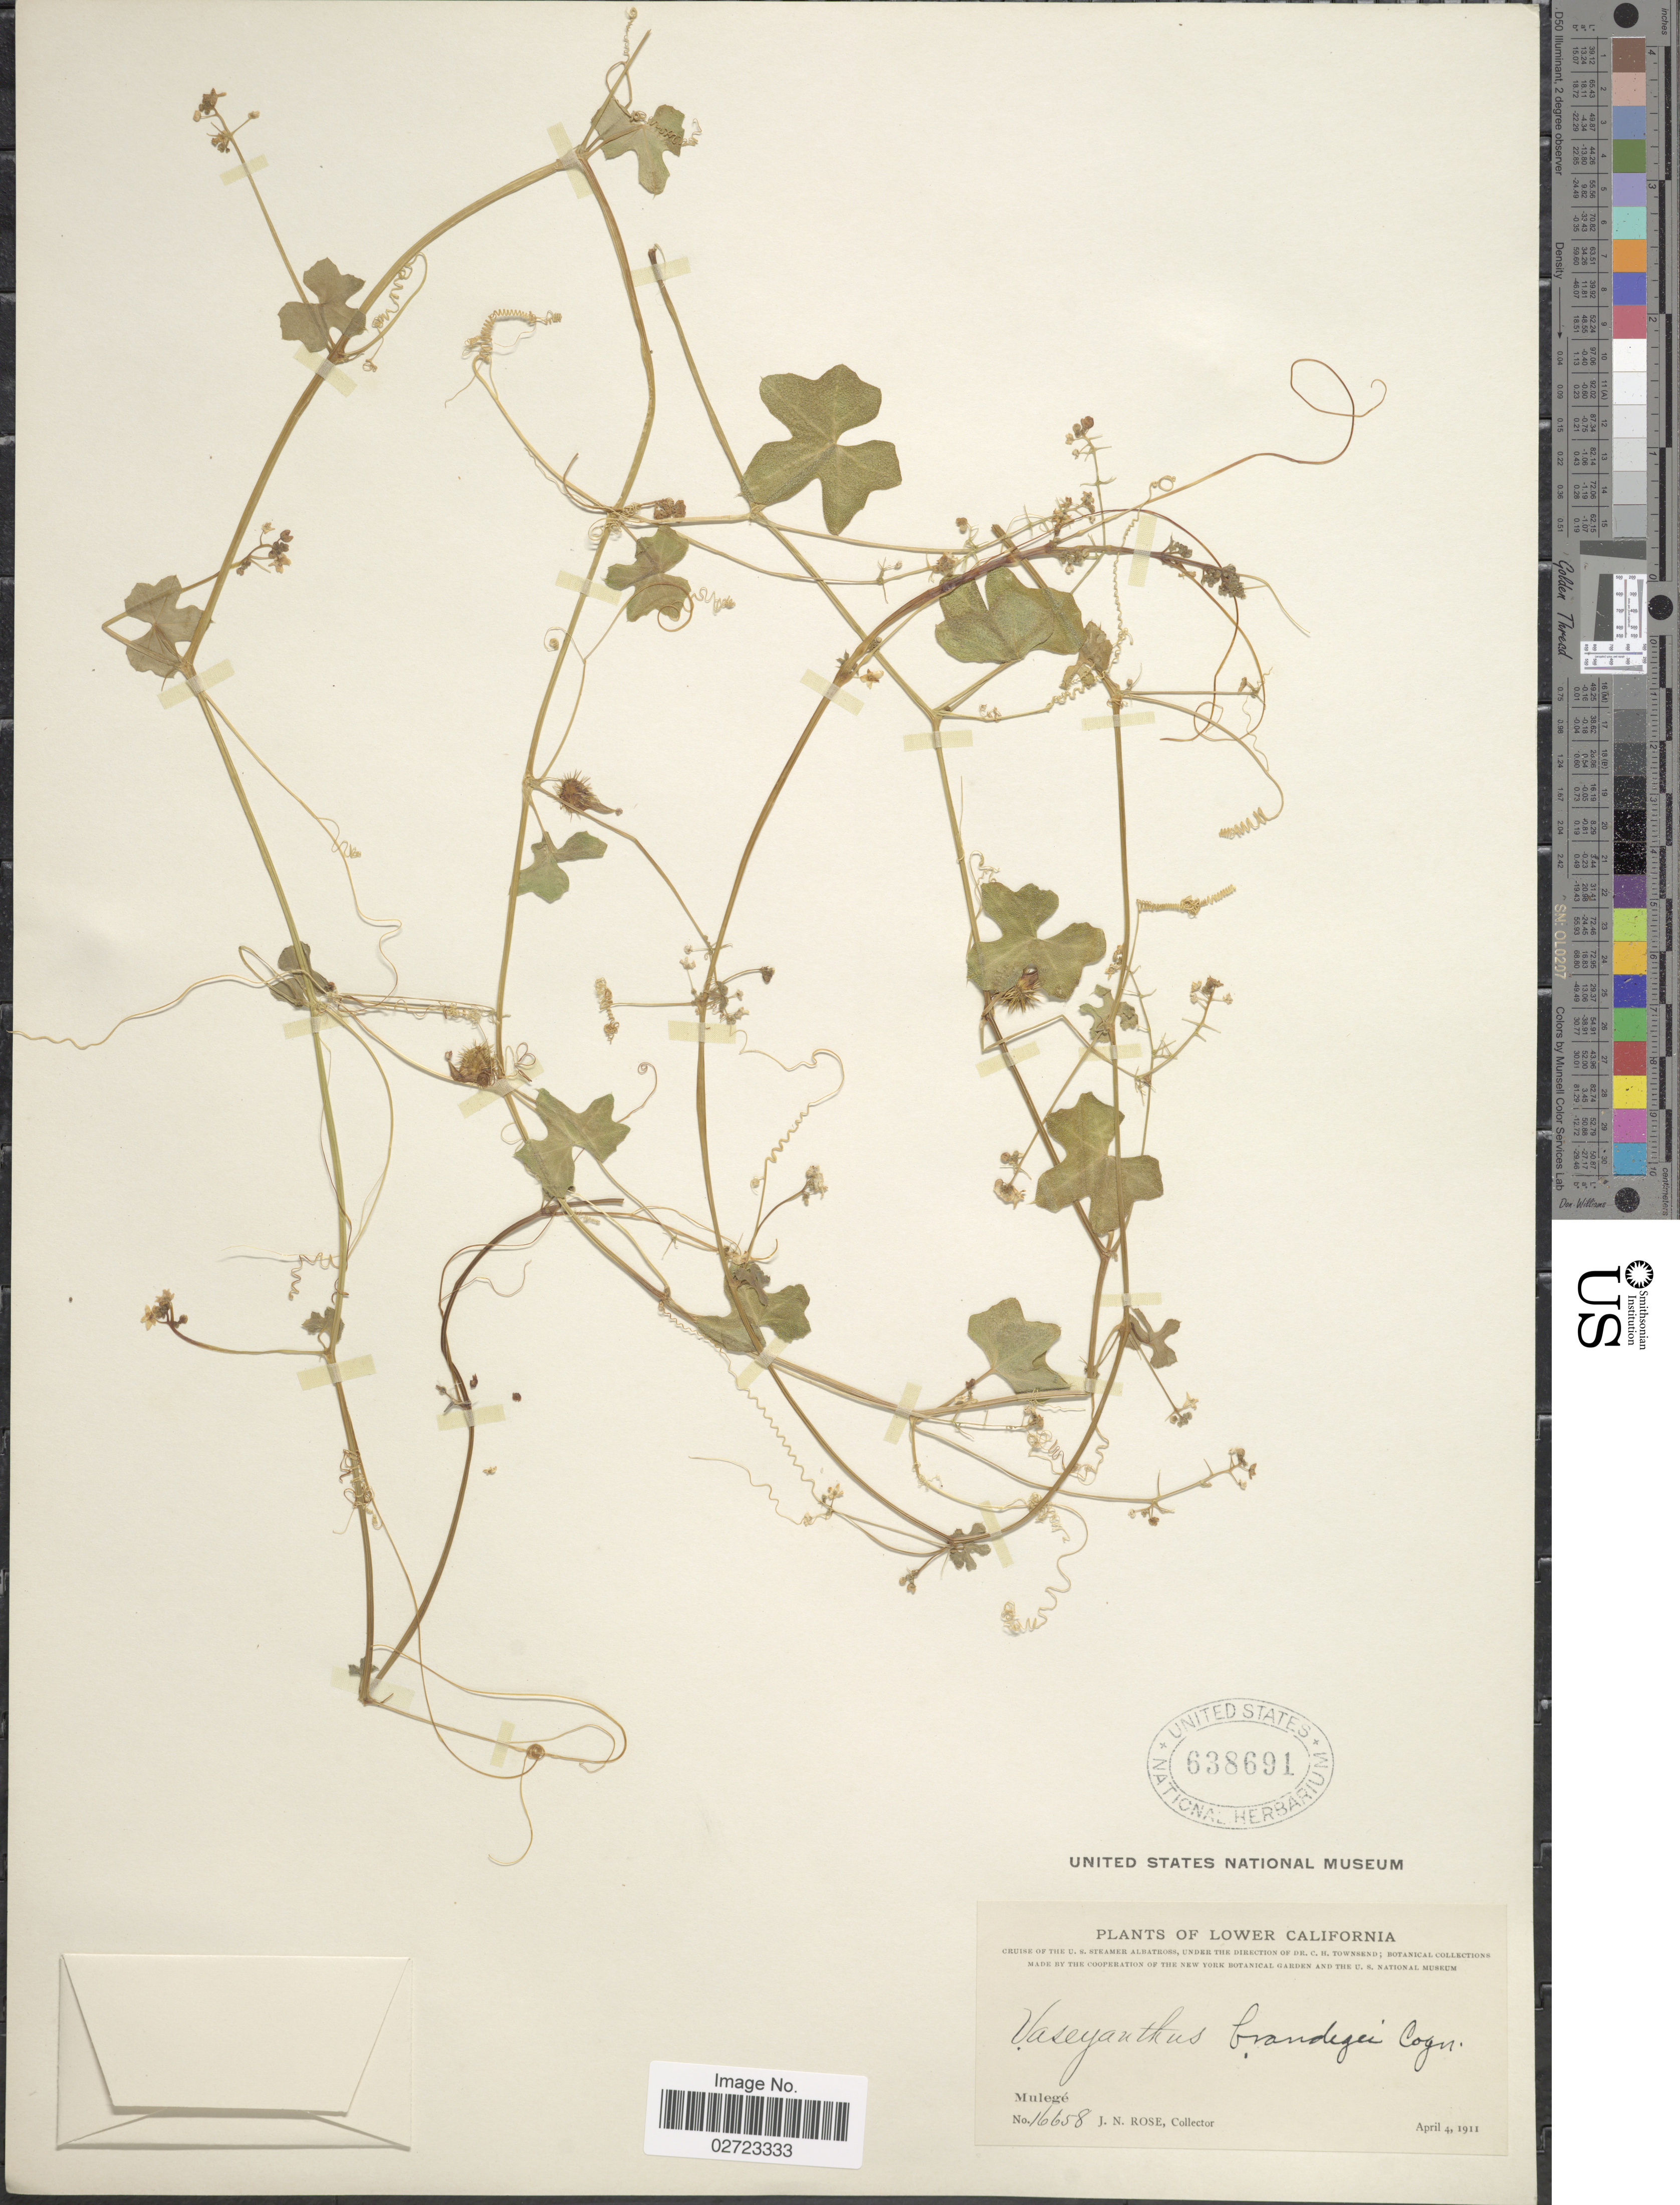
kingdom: Plantae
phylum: Tracheophyta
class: Magnoliopsida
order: Cucurbitales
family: Cucurbitaceae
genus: Echinopepon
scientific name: Echinopepon insularis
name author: S. Watson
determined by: Strong, Mark T., (BOT), Smithsonian Institution - National Museum of Natural History (UNITED STATES)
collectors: J. N. Rose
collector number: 16658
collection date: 1911-04-04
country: Mexico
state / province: Baja California Sur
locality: Lower California, Mulege.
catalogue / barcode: US 638691